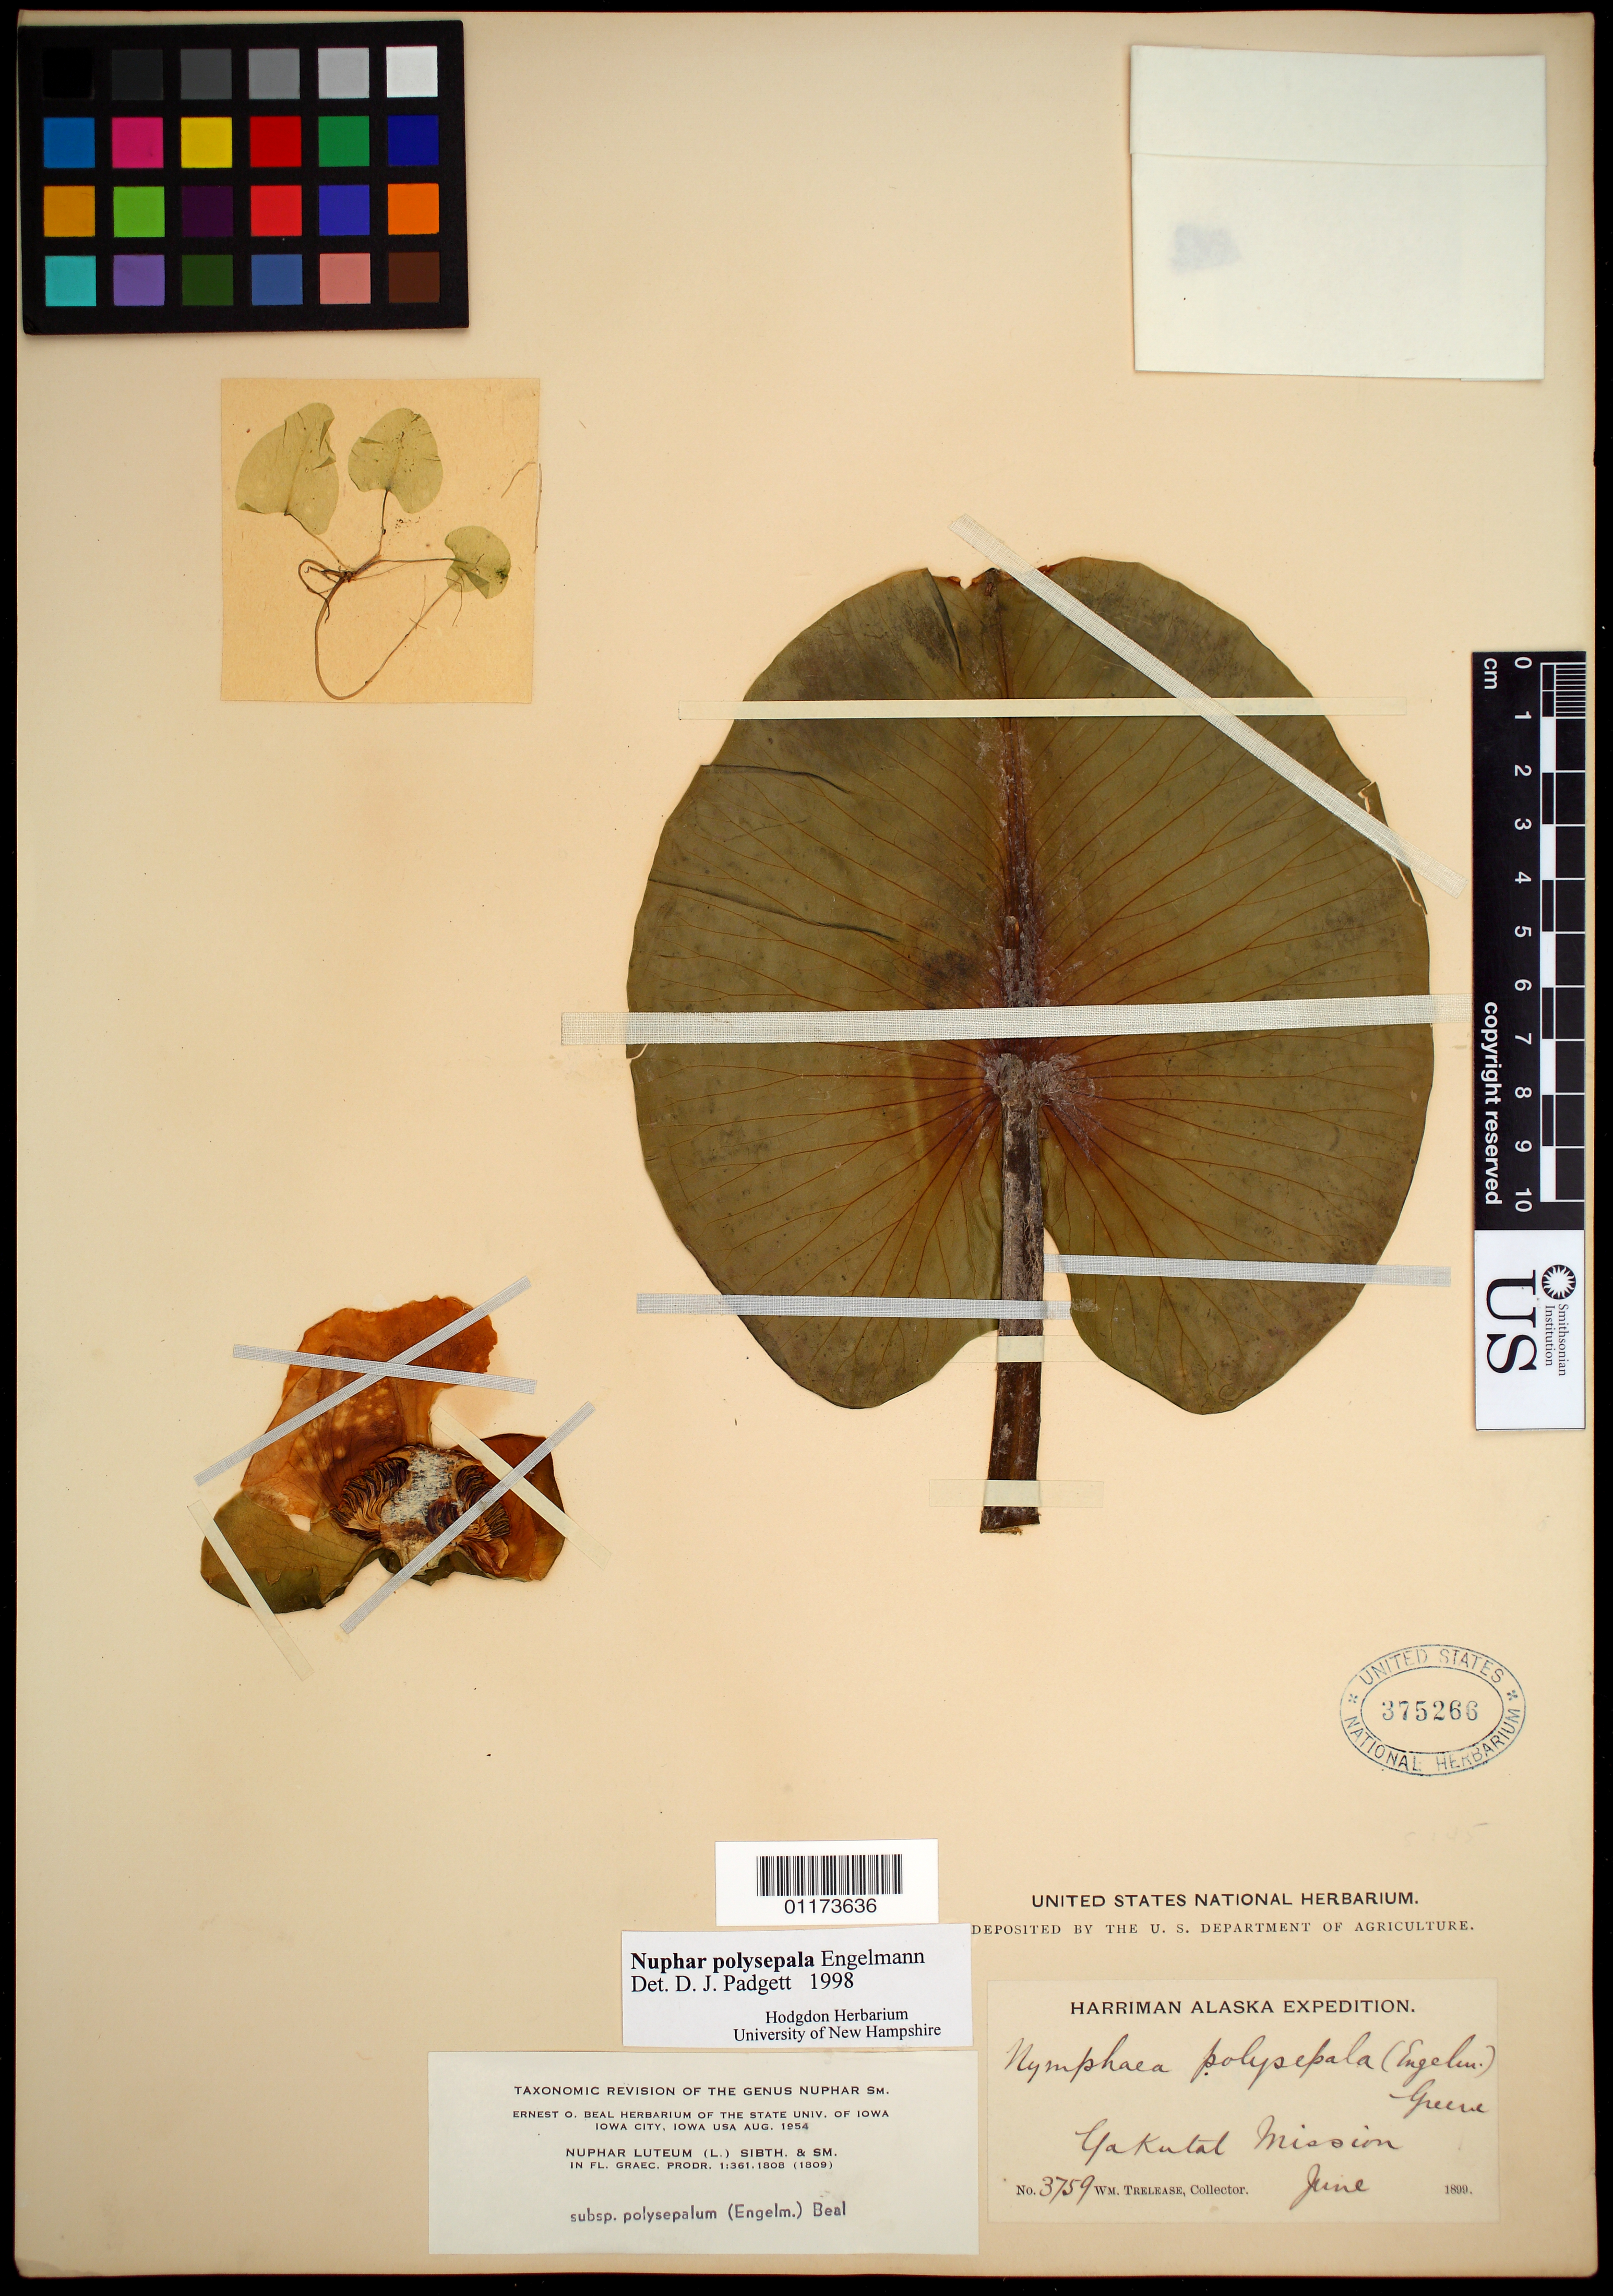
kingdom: Plantae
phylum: Tracheophyta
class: Magnoliopsida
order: Nymphaeales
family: Nymphaeaceae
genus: Nuphar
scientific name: Nuphar polysepala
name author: Englem.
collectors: W. Trelease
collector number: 3759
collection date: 1899-06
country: United States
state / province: Alaska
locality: Yakutat Mission.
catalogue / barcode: US 375266